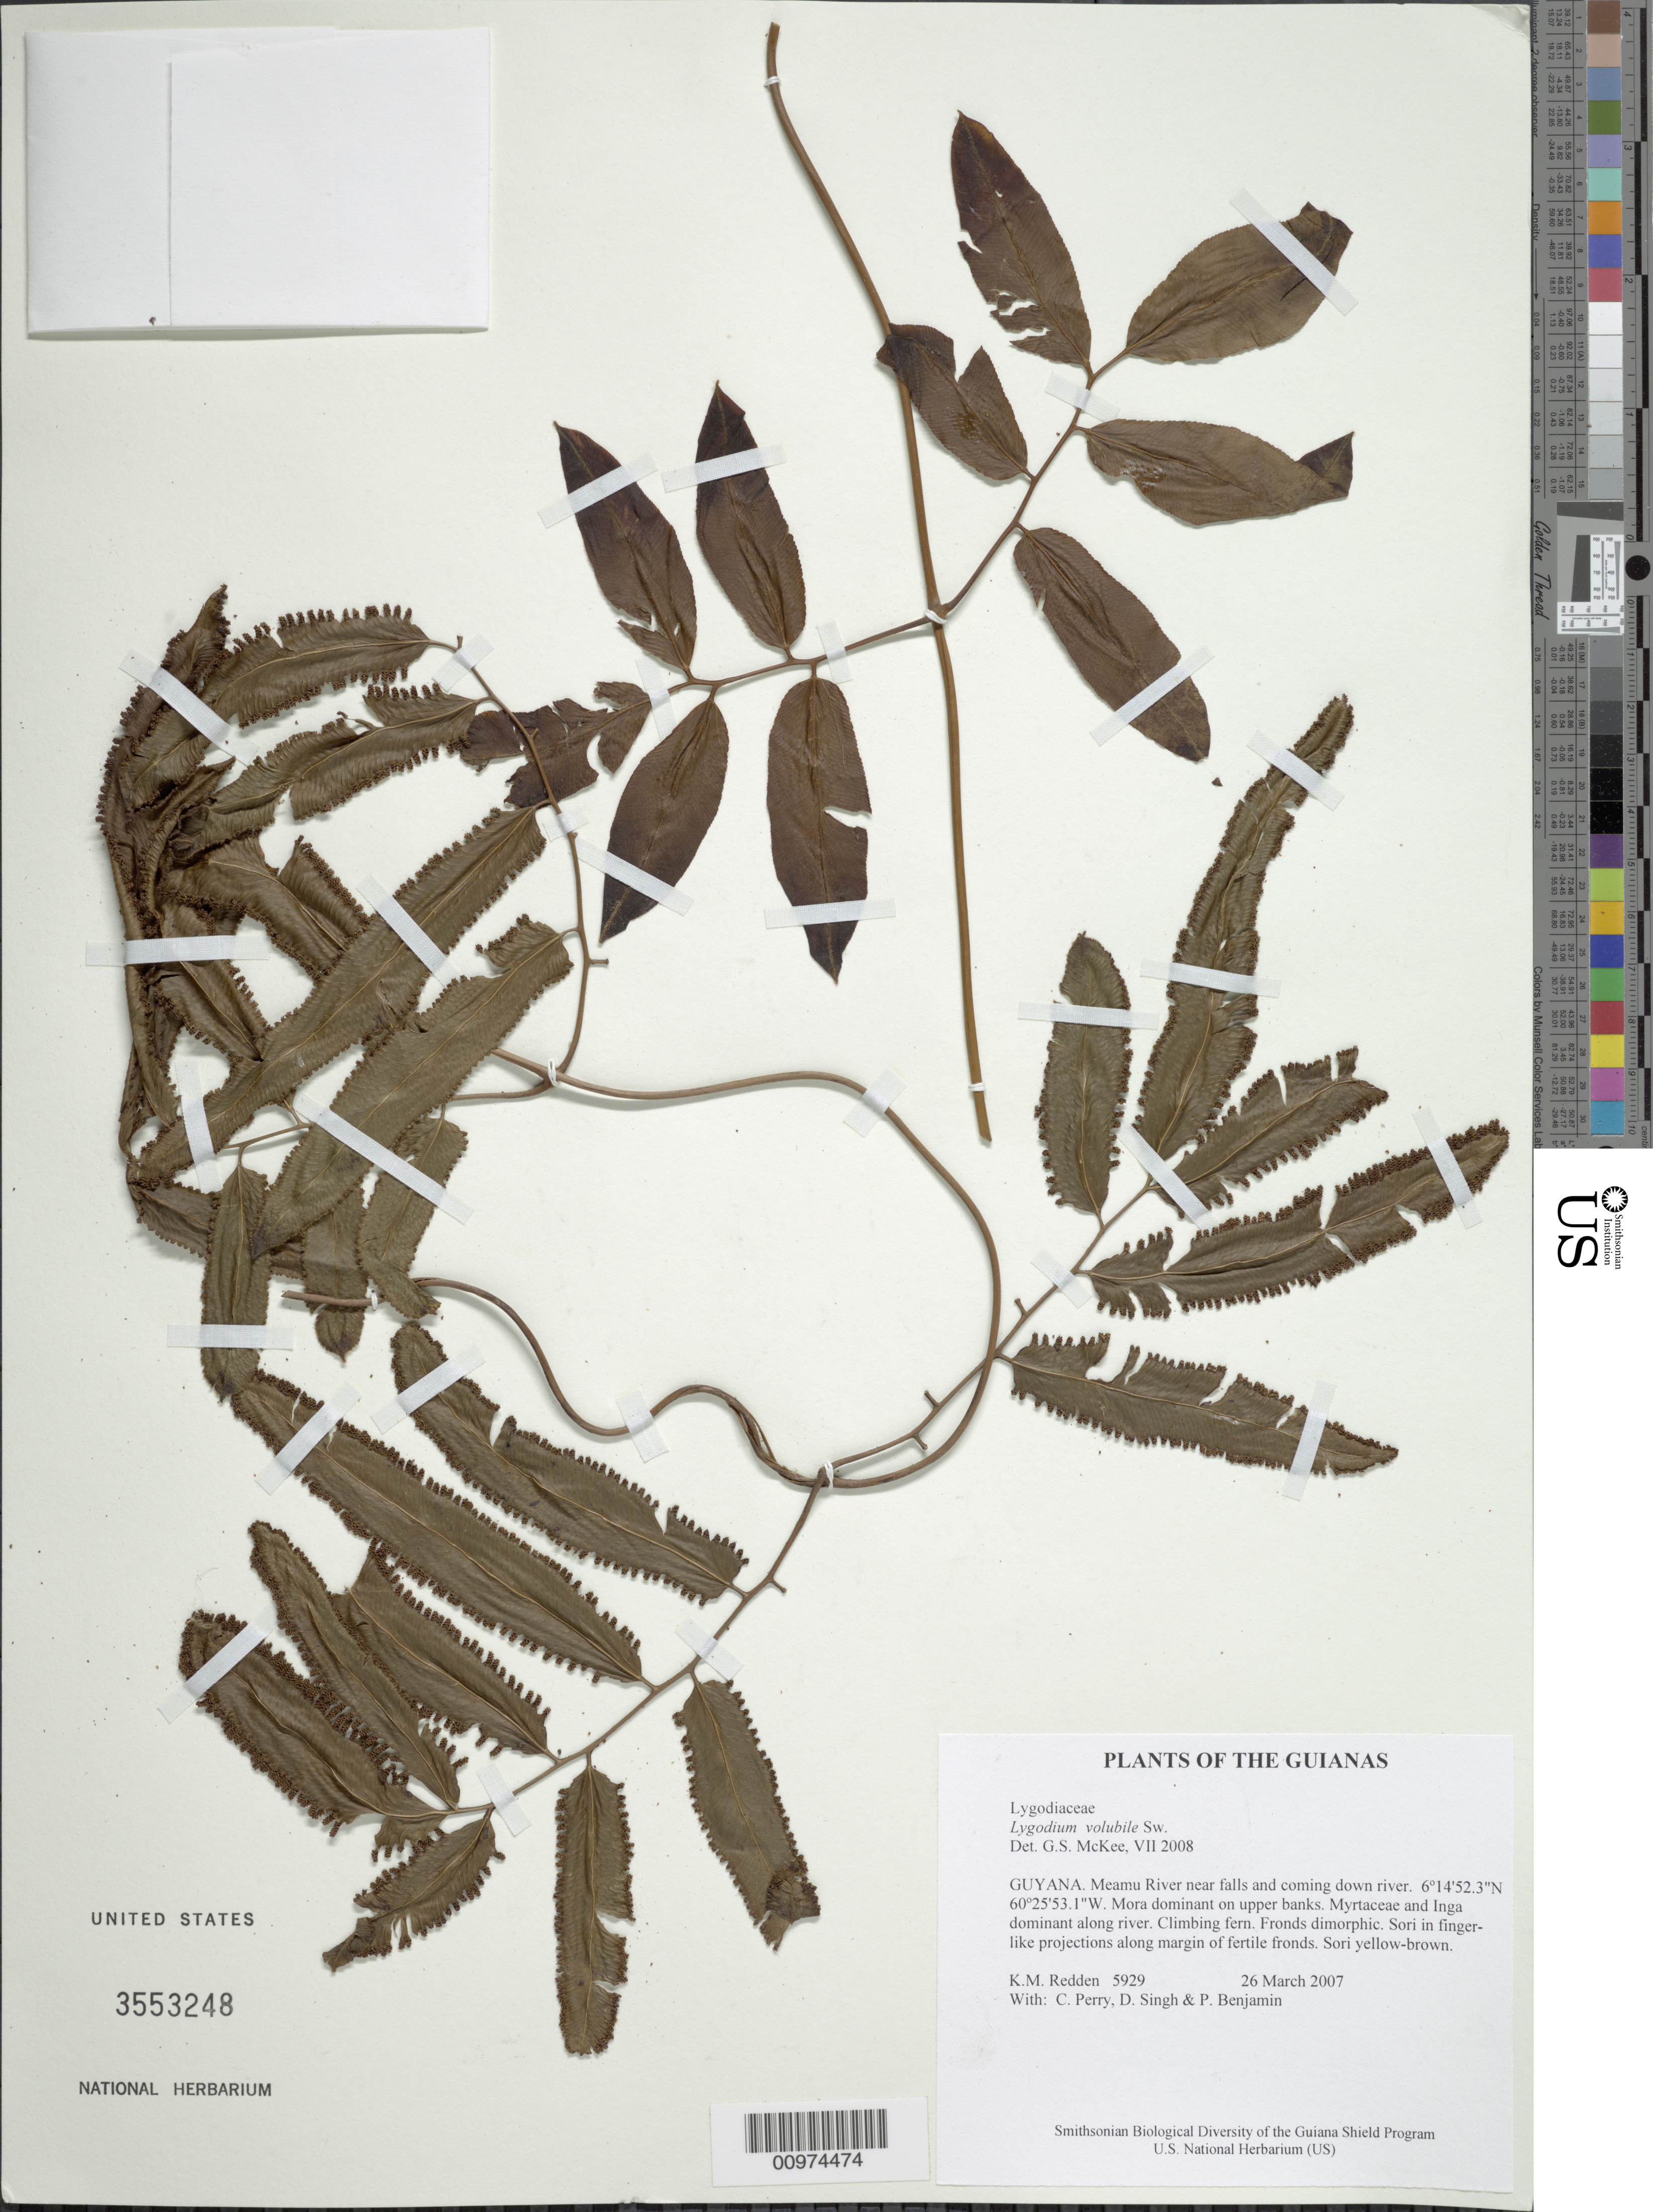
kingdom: Plantae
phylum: Tracheophyta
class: Polypodiopsida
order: Schizaeales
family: Lygodiaceae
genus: Lygodium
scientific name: Lygodium volubile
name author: Sw.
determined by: McKee, G. S., (US), NMNH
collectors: K. M. Redden, C. Perry, D. Singh & P. Benjamin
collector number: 5929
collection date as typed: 26 March 2007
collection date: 2007-03-26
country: Guyana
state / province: Cuyuni-Mazaruni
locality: Meamu River near falls and coming down river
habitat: Mora dominant on upper banks. Myrtaceae and Inga dominant along river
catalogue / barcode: US 3553248